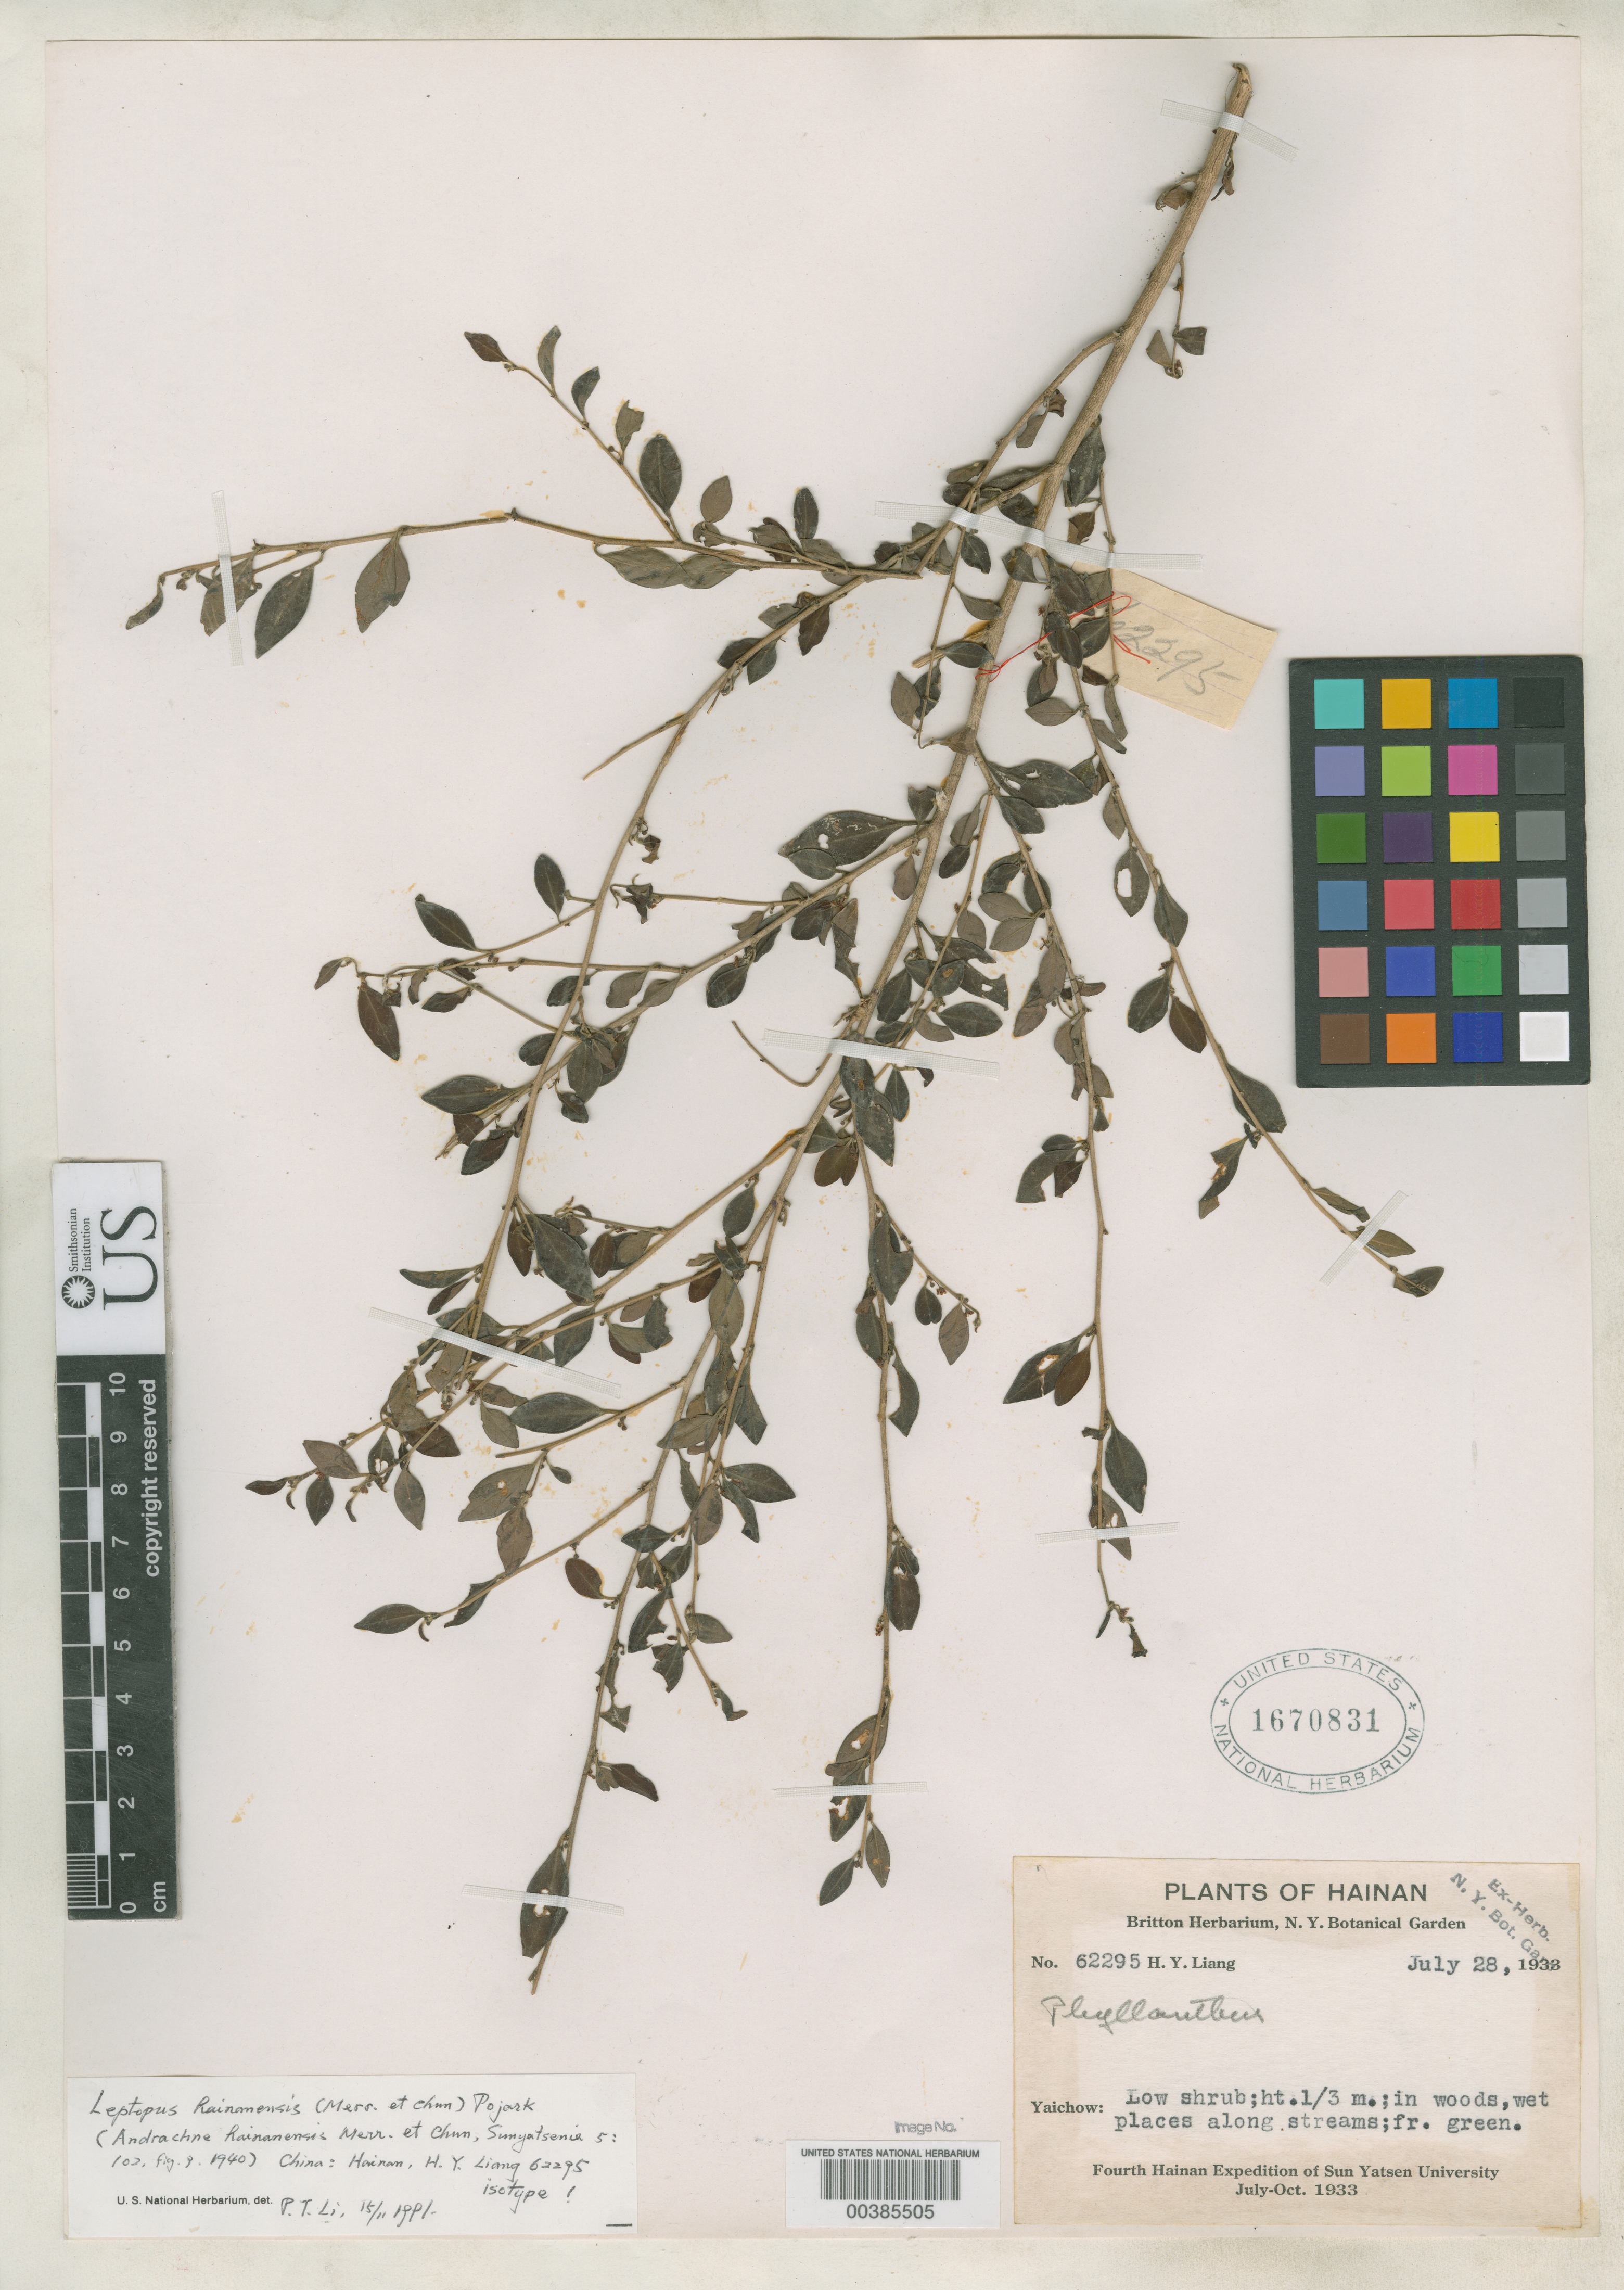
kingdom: Plantae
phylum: Tracheophyta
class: Magnoliopsida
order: Malpighiales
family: Phyllanthaceae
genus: Andrachne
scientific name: Andrachne hainanensis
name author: Merr. & Chun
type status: Isotype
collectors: H. Y. Liang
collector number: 62295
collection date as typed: Jul 1933 to -- Oct 1933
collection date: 1933-07/1933-10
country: China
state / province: Hainan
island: Hainan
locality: Yaichow.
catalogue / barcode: US 1670831